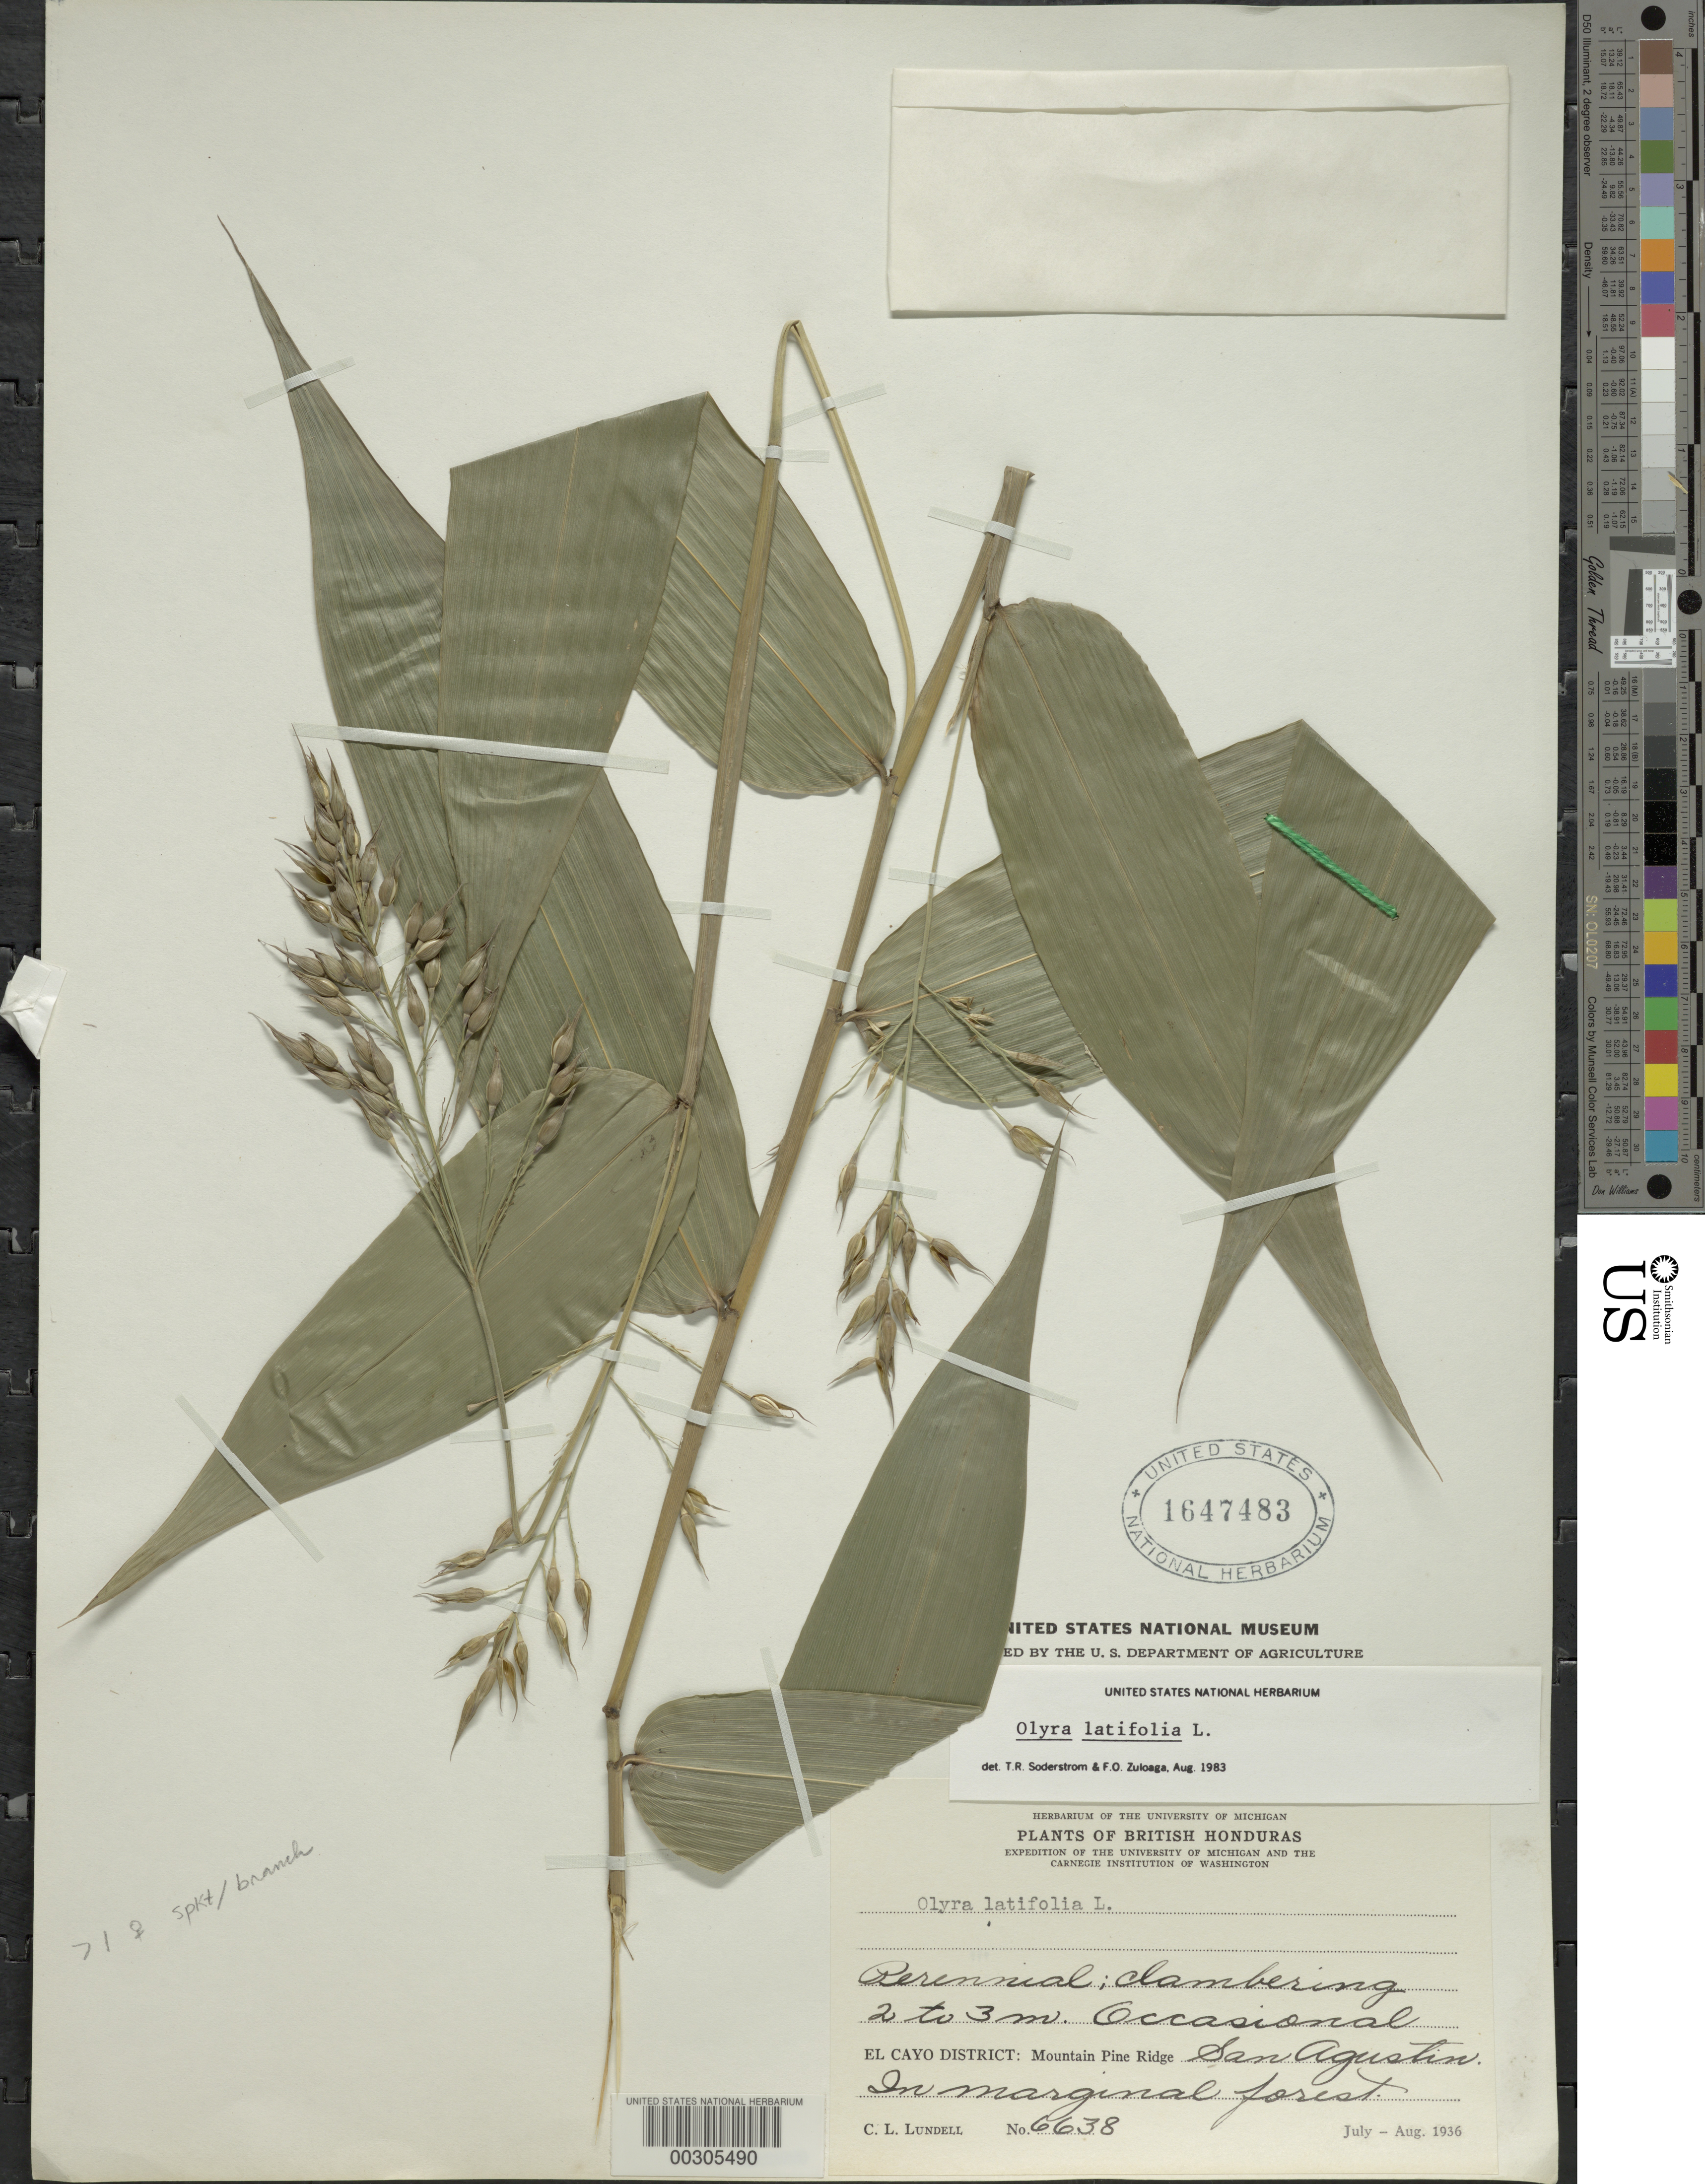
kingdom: Plantae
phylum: Tracheophyta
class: Liliopsida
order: Poales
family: Poaceae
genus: Olyra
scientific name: Olyra latifolia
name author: L.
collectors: C. L. Lundell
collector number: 6638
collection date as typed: Jul 1936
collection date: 1936-07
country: Belize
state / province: Cayo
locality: San Agustin, Mountain Pine Ridge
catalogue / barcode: US 1647483